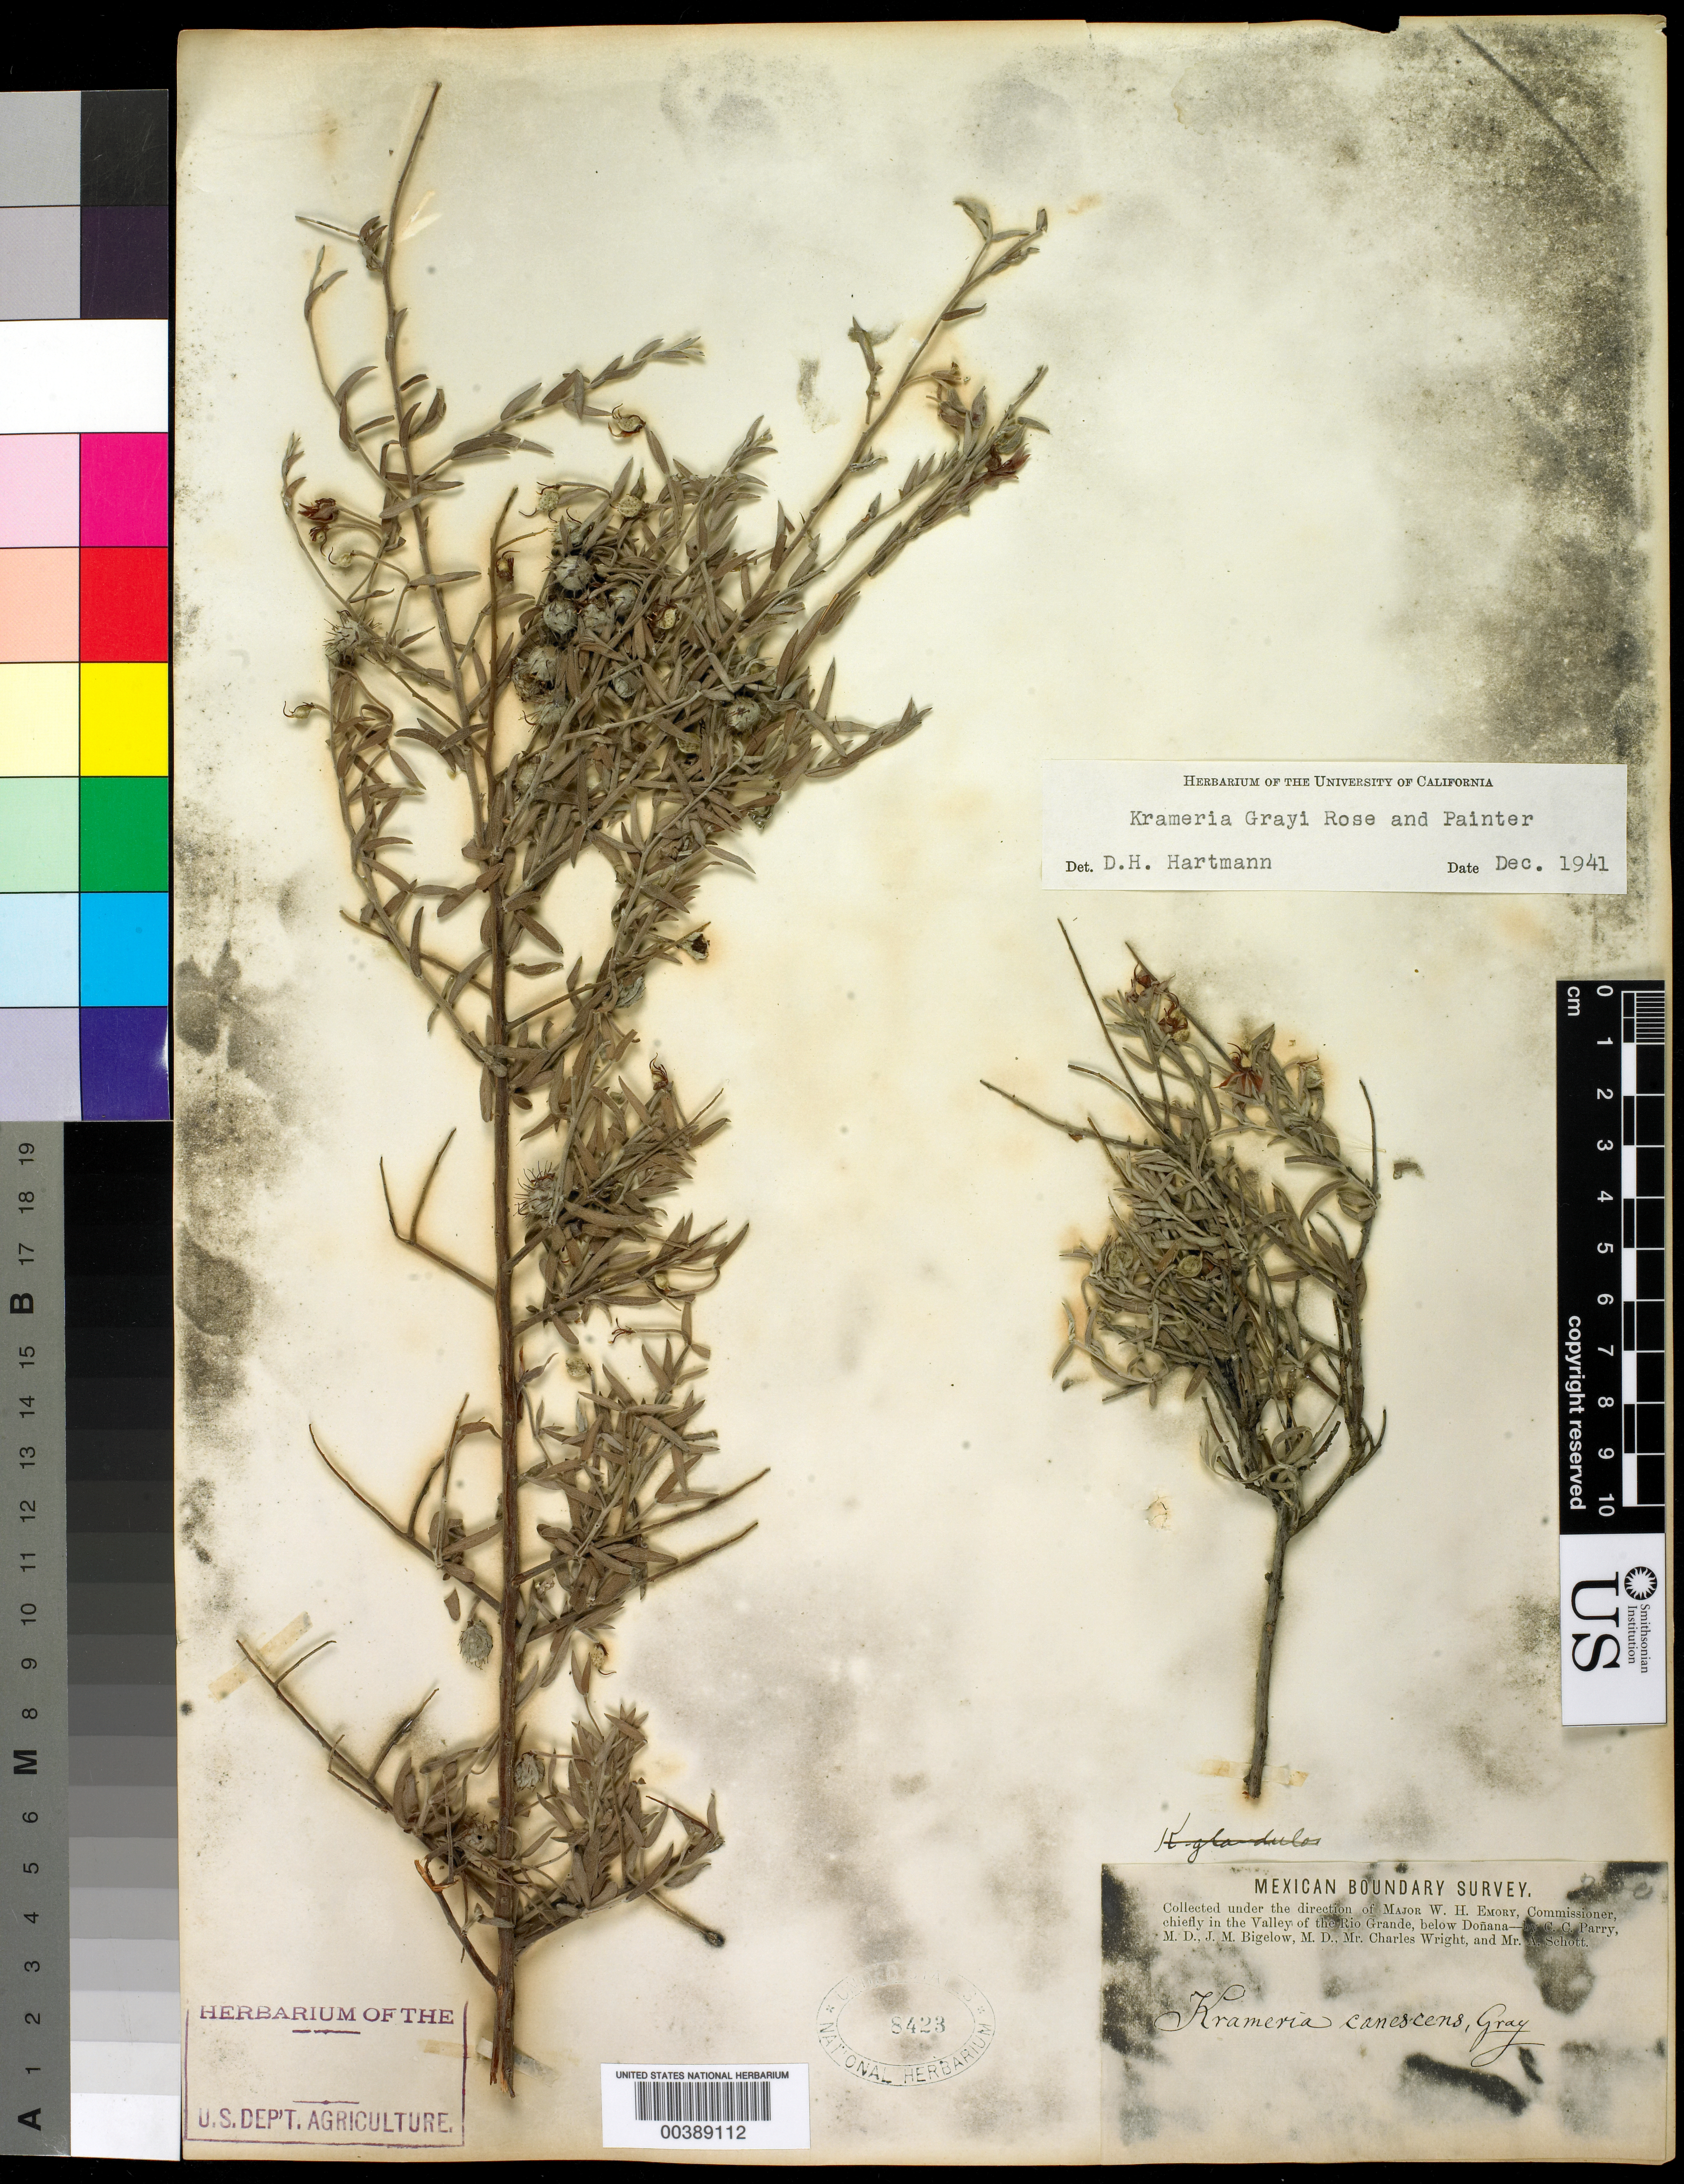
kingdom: Plantae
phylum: Tracheophyta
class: Magnoliopsida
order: Zygophyllales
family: Krameriaceae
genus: Krameria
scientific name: Krameria canescens A. Gray, nom. illeg.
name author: A. Gray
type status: Possible Syntype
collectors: C. C. Parry, J. M. Bigelow, C. Wright & A. C. V. Schott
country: United States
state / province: New Mexico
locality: Mexican Boundary Survey. Chiefly in the Valley of the Rio Grande, below Doñana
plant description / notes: Mexican Boundary Survey under the direction of Major W.H. Emory, Commissioner; Possible syntype (almost certainly original material) of Krameria canescens A. Gray; protologue, "Prairies near the Pecos; Aug. Also in the [Wright] collection of 1851."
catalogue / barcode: US 8423